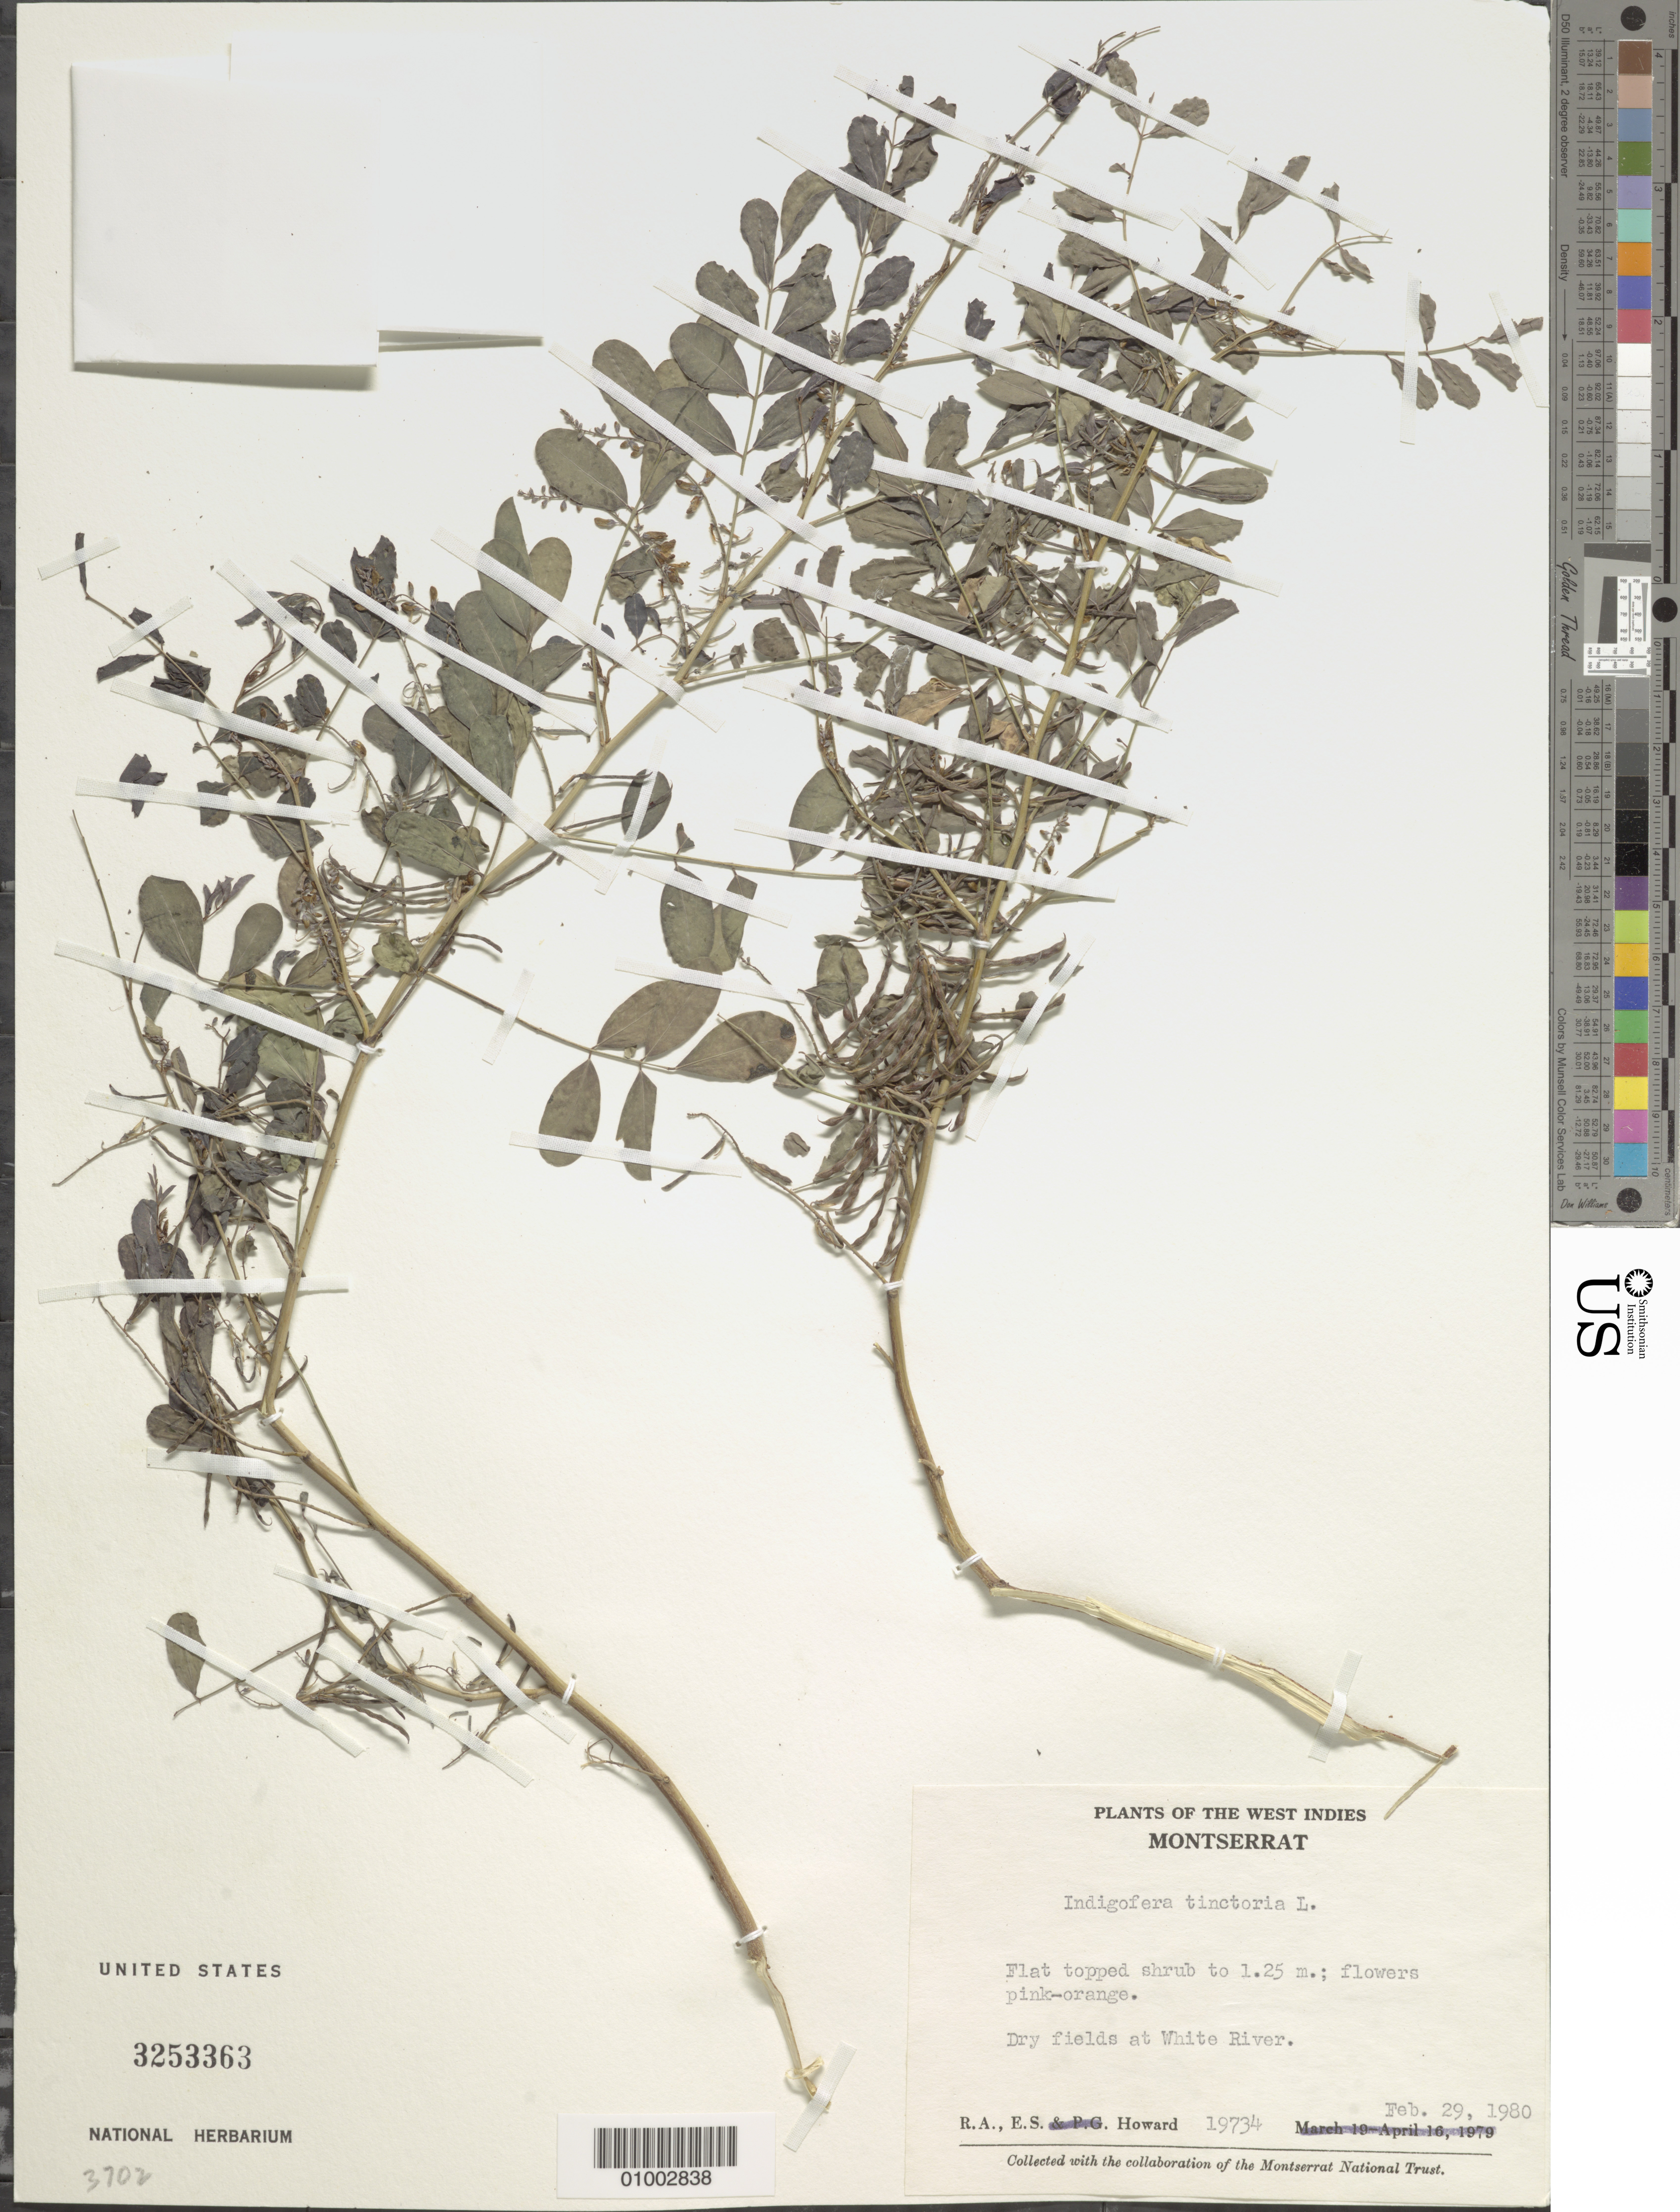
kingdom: Plantae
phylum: Tracheophyta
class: Magnoliopsida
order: Fabales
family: Fabaceae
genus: Indigofera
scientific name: Indigofera tinctoria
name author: L.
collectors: E. S. Howard & R. A. Howard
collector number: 19734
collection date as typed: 29 Feb 1980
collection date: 1980-02-29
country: Montserrat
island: Montserrat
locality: Dry fields at White River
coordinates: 0 N, 0 E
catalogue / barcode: US 3253363